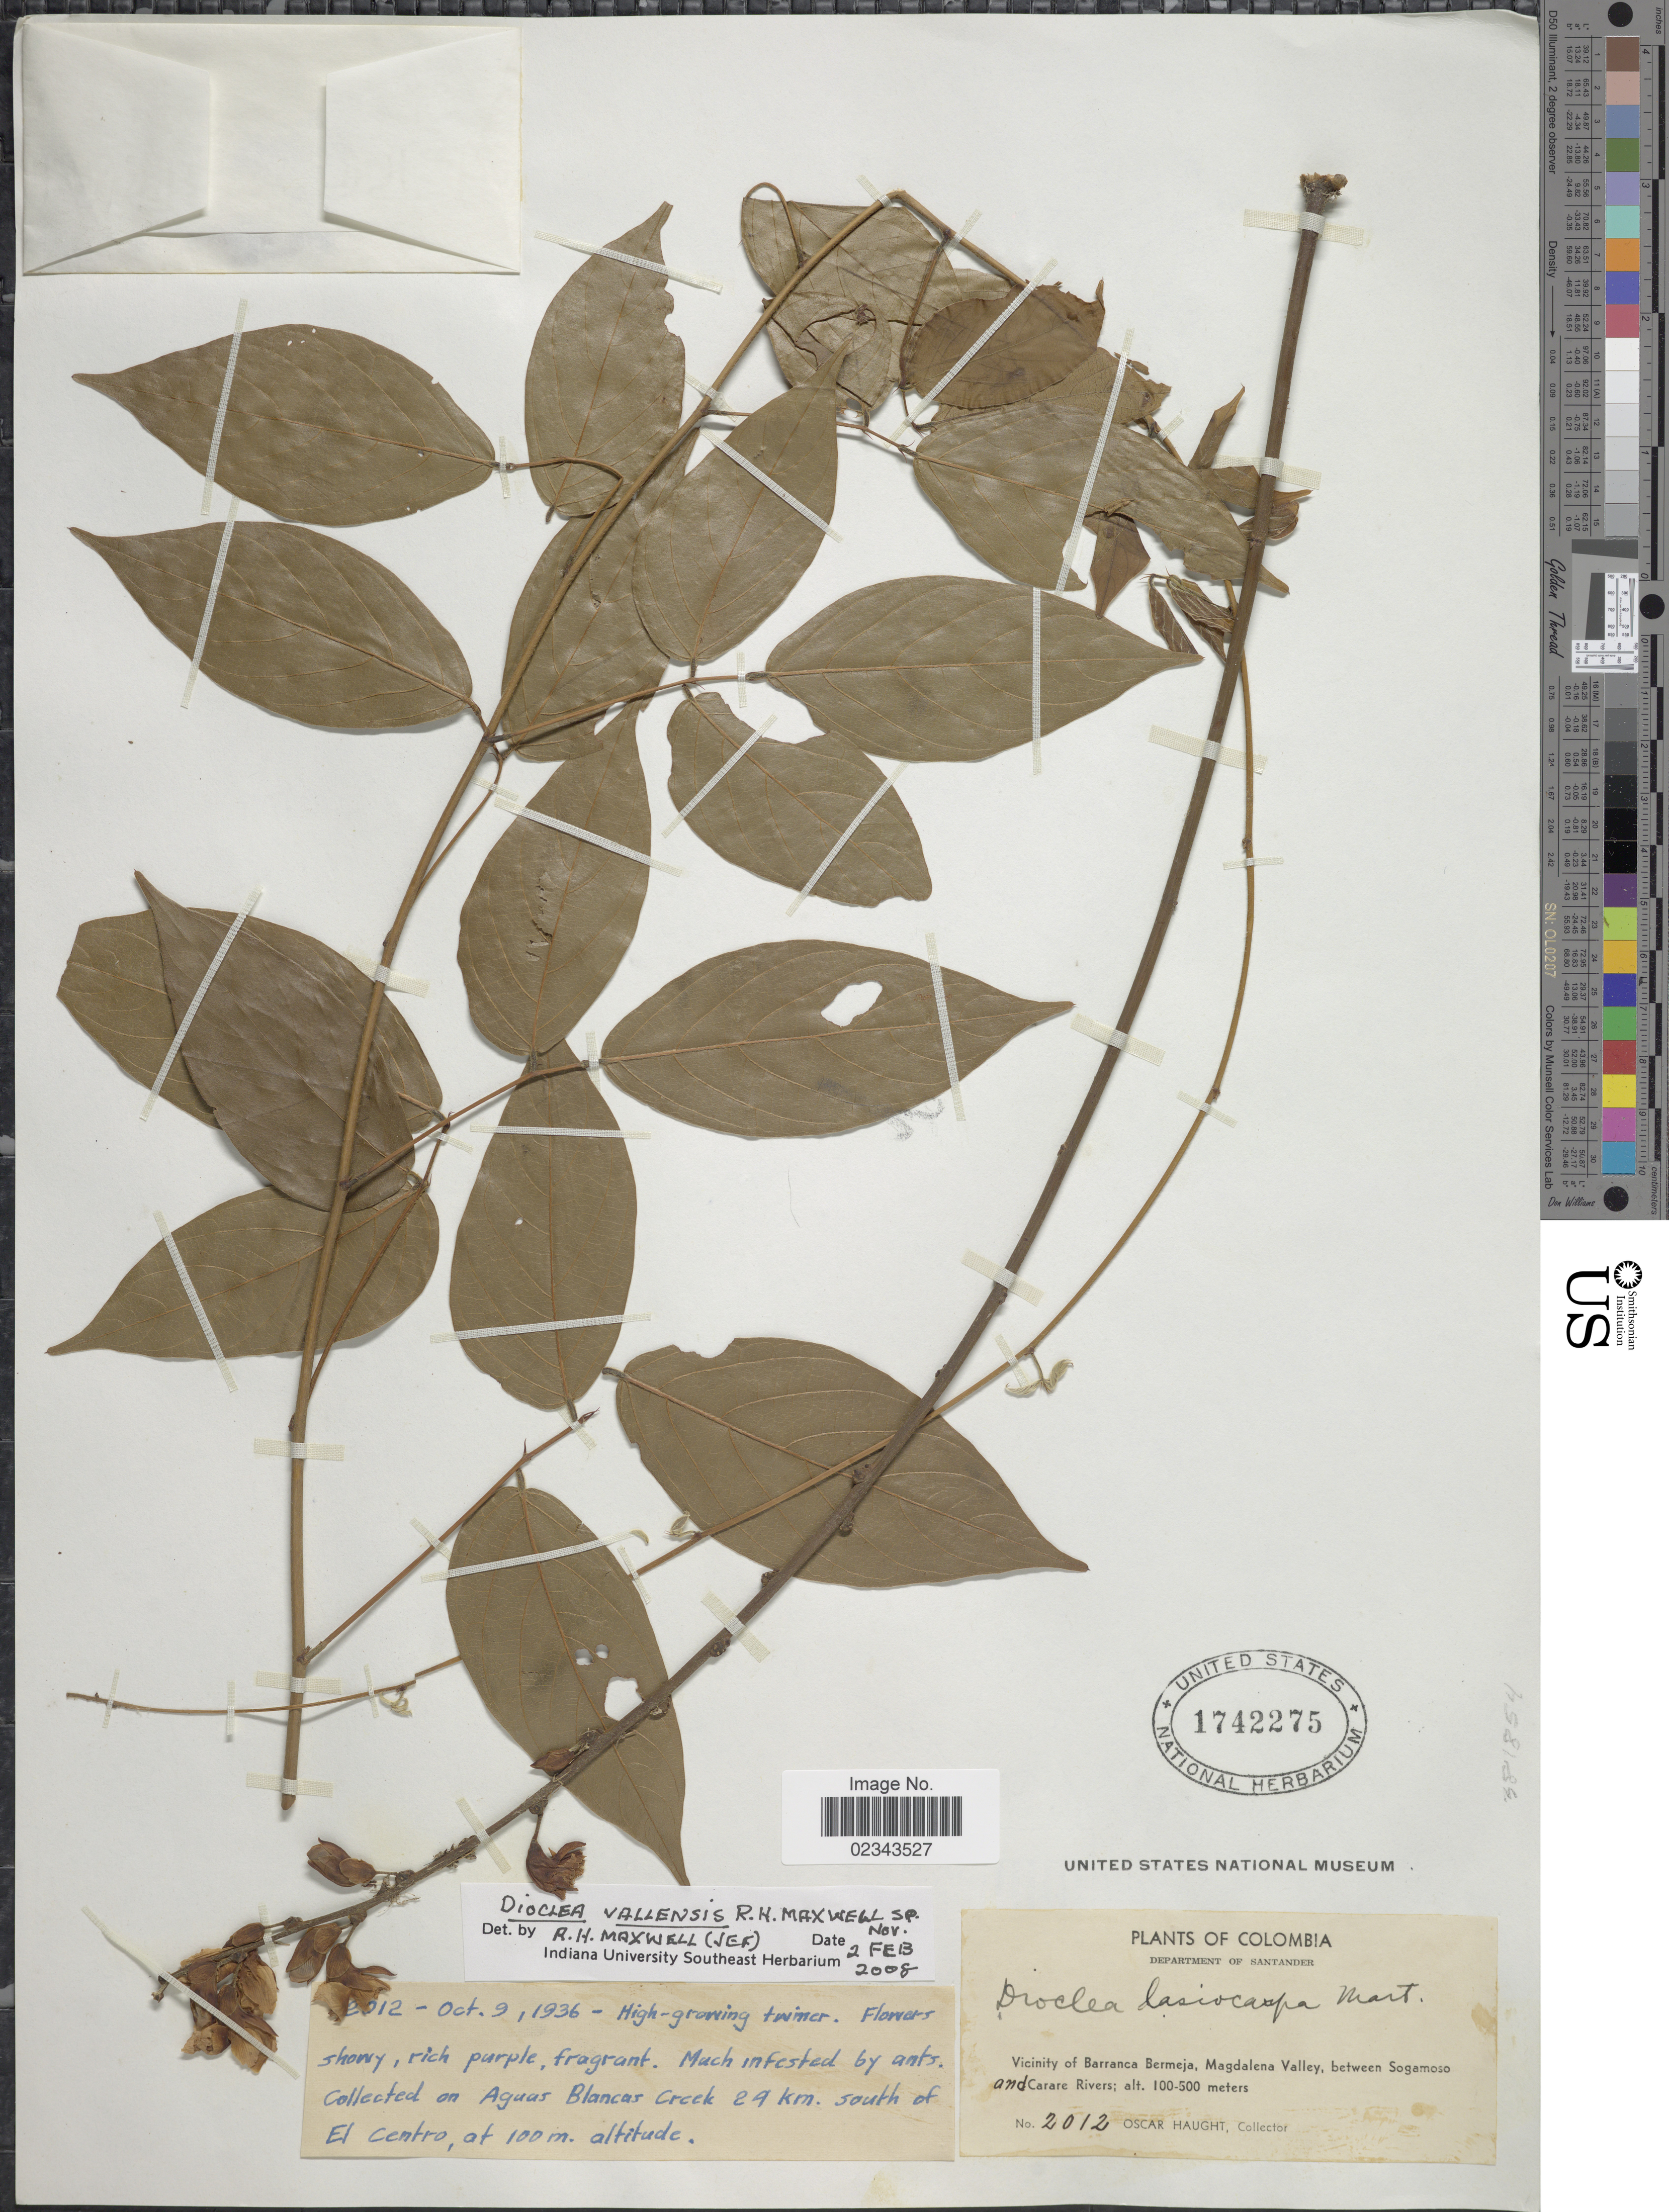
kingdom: Plantae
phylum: Tracheophyta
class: Magnoliopsida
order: Fabales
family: Fabaceae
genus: Dioclea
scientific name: Dioclea vallensis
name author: R.H. Maxwell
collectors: O. L. Haught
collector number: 2012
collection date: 1936-10-09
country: Colombia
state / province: Santander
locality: Vicinity of Barranca Bermeja, Magdalena Valley, between Sogamoso and Carare Rivers, on Aguas Blancas Creek 29 km. south of El Centro.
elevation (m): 100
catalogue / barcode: US 1742275